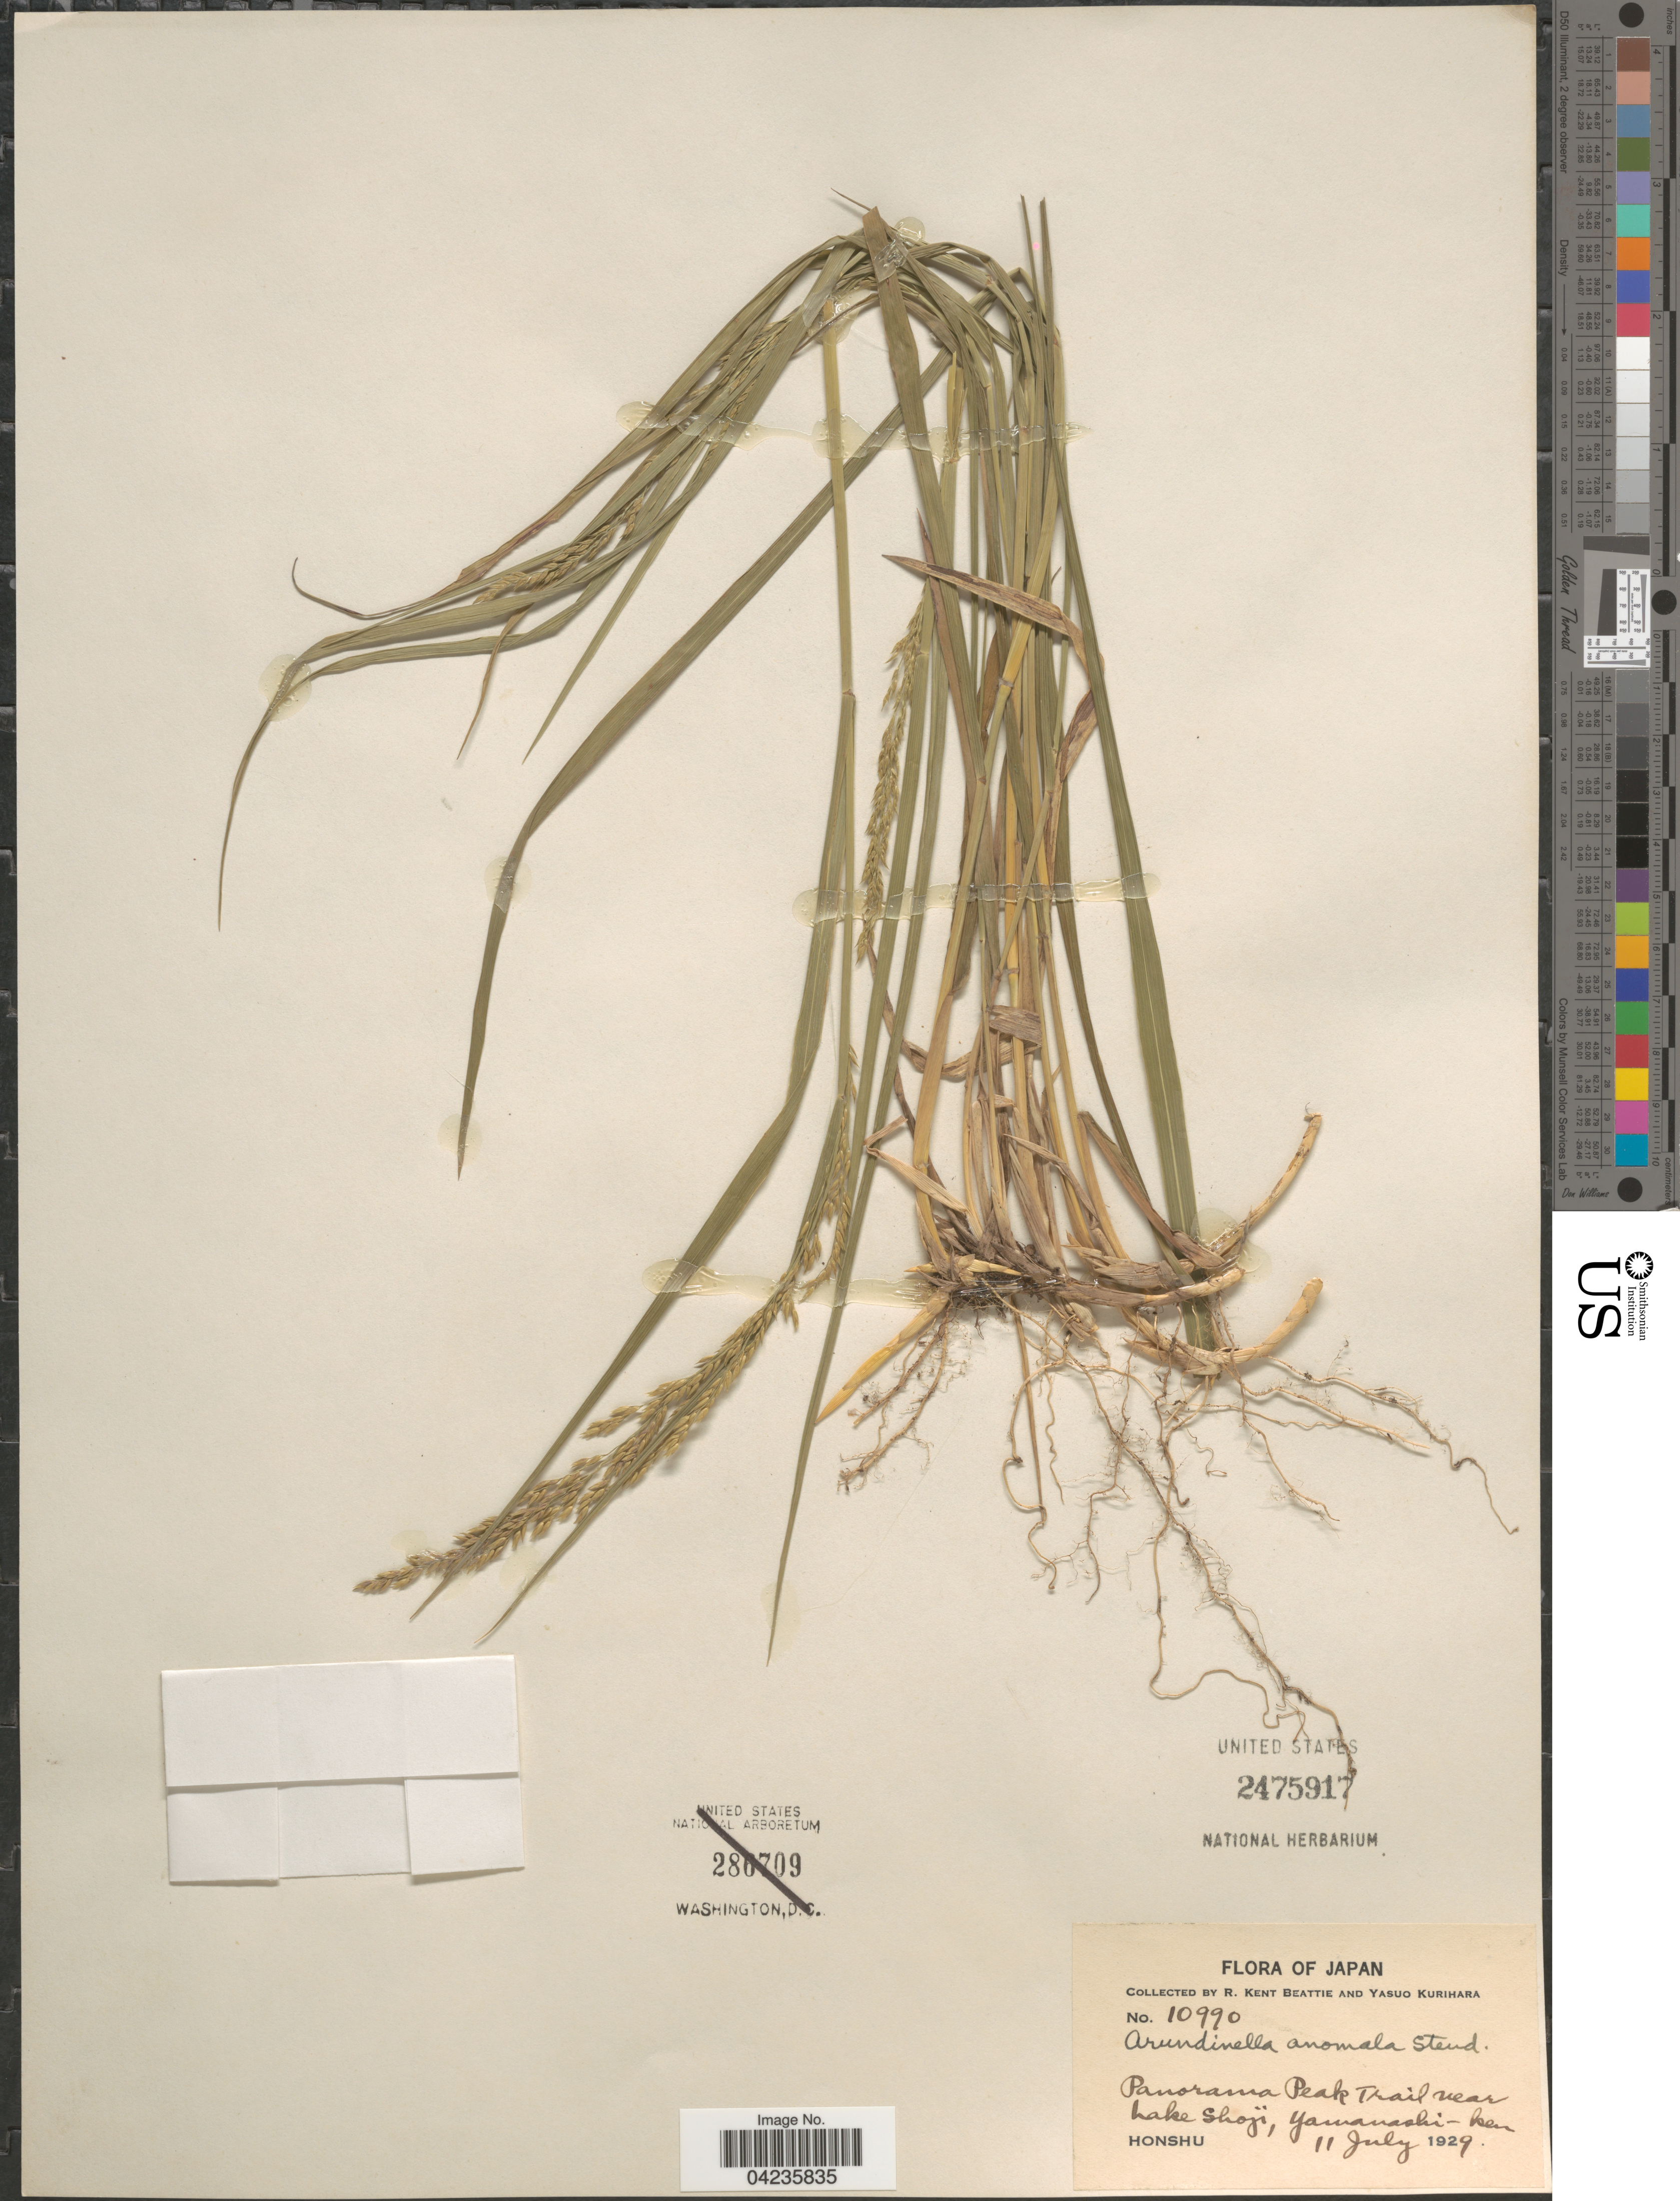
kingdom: Plantae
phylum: Tracheophyta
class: Liliopsida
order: Poales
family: Poaceae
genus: Arundinella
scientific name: Arundinella hirta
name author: (Thunb.) Tanaka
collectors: R. K. Beattie & Y. Kurihara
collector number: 10990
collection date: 1929-07-11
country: Japan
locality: Panorama Peak Trail near Lake Shoji, Yamanashi-ken. Honshu.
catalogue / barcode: US 2475917